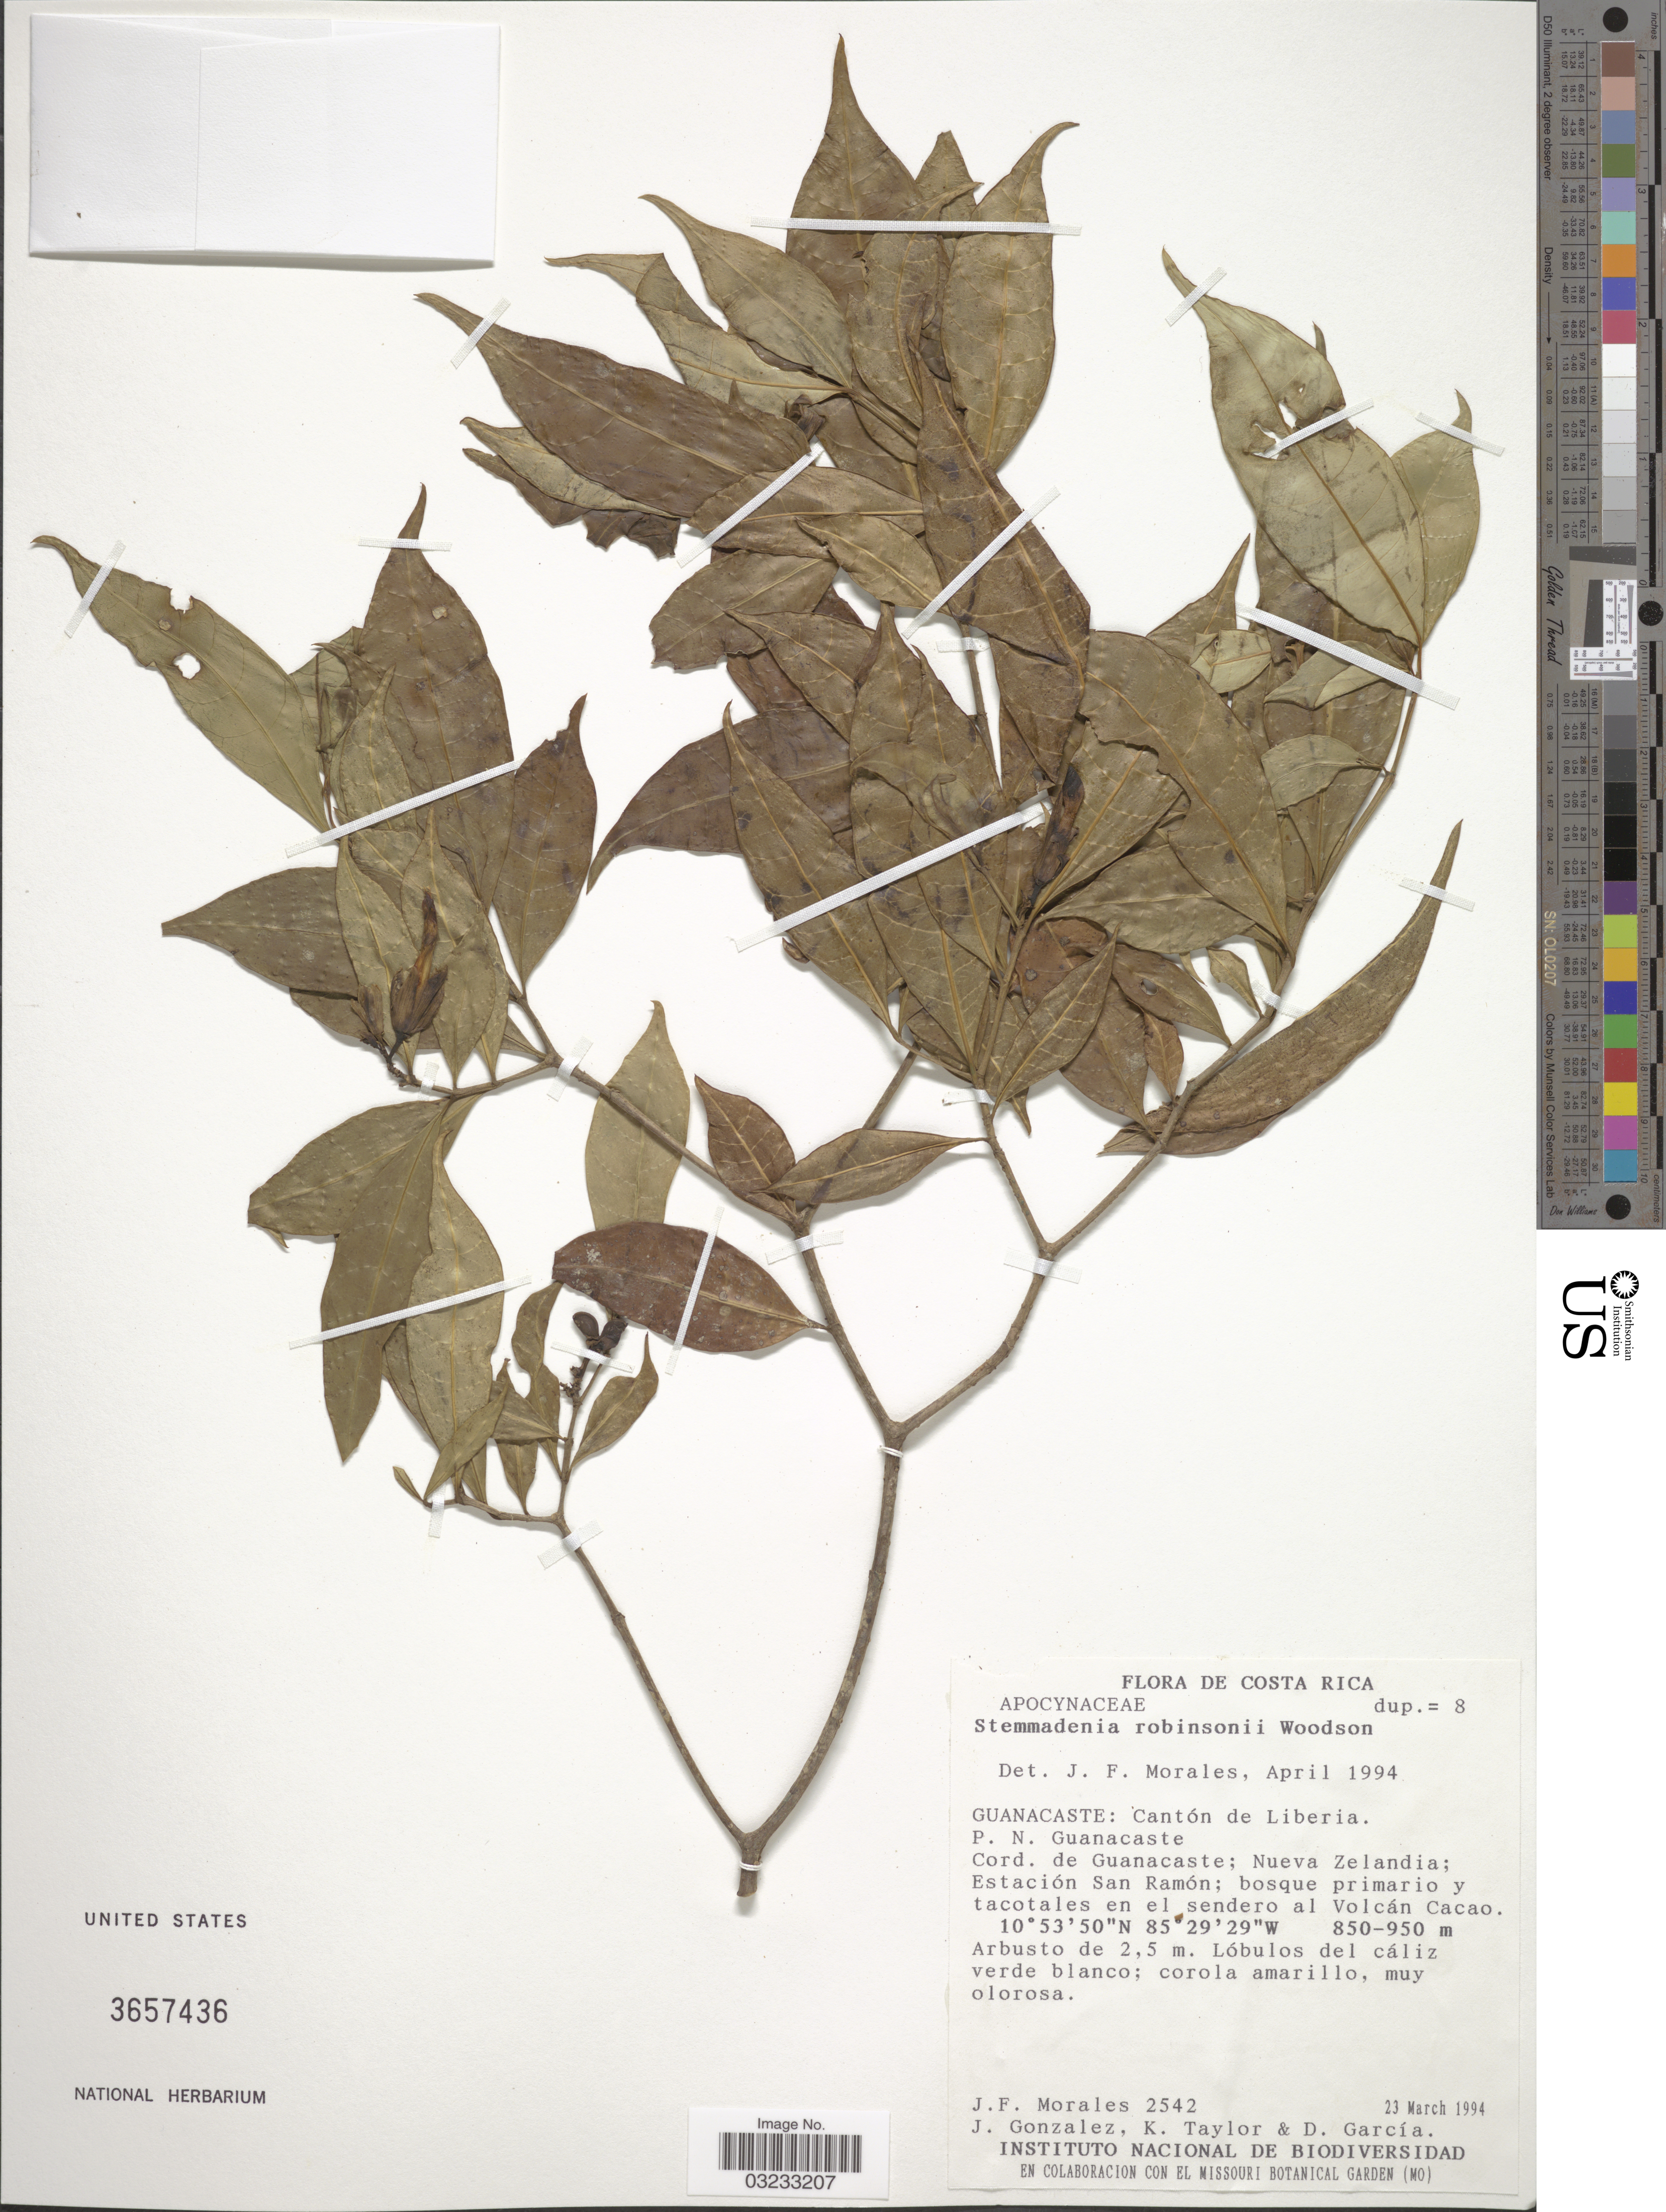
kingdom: Plantae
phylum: Tracheophyta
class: Magnoliopsida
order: Gentianales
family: Apocynaceae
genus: Stemmadenia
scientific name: Stemmadenia robinsonii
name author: Woodson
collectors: J. Morales, J. Gonzalez, K. Taylor & D. García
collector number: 2542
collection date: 1994-03-23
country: Costa Rica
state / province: Guanacaste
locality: Cantón de Liberia. P. N. Guanacaste. Cord. de Guanacaste; Nueva Zelandia; Estación San Ramón; bosque primario y tacotales en el sendero al Volcán Cacao.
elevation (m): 850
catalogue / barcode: US 3657436